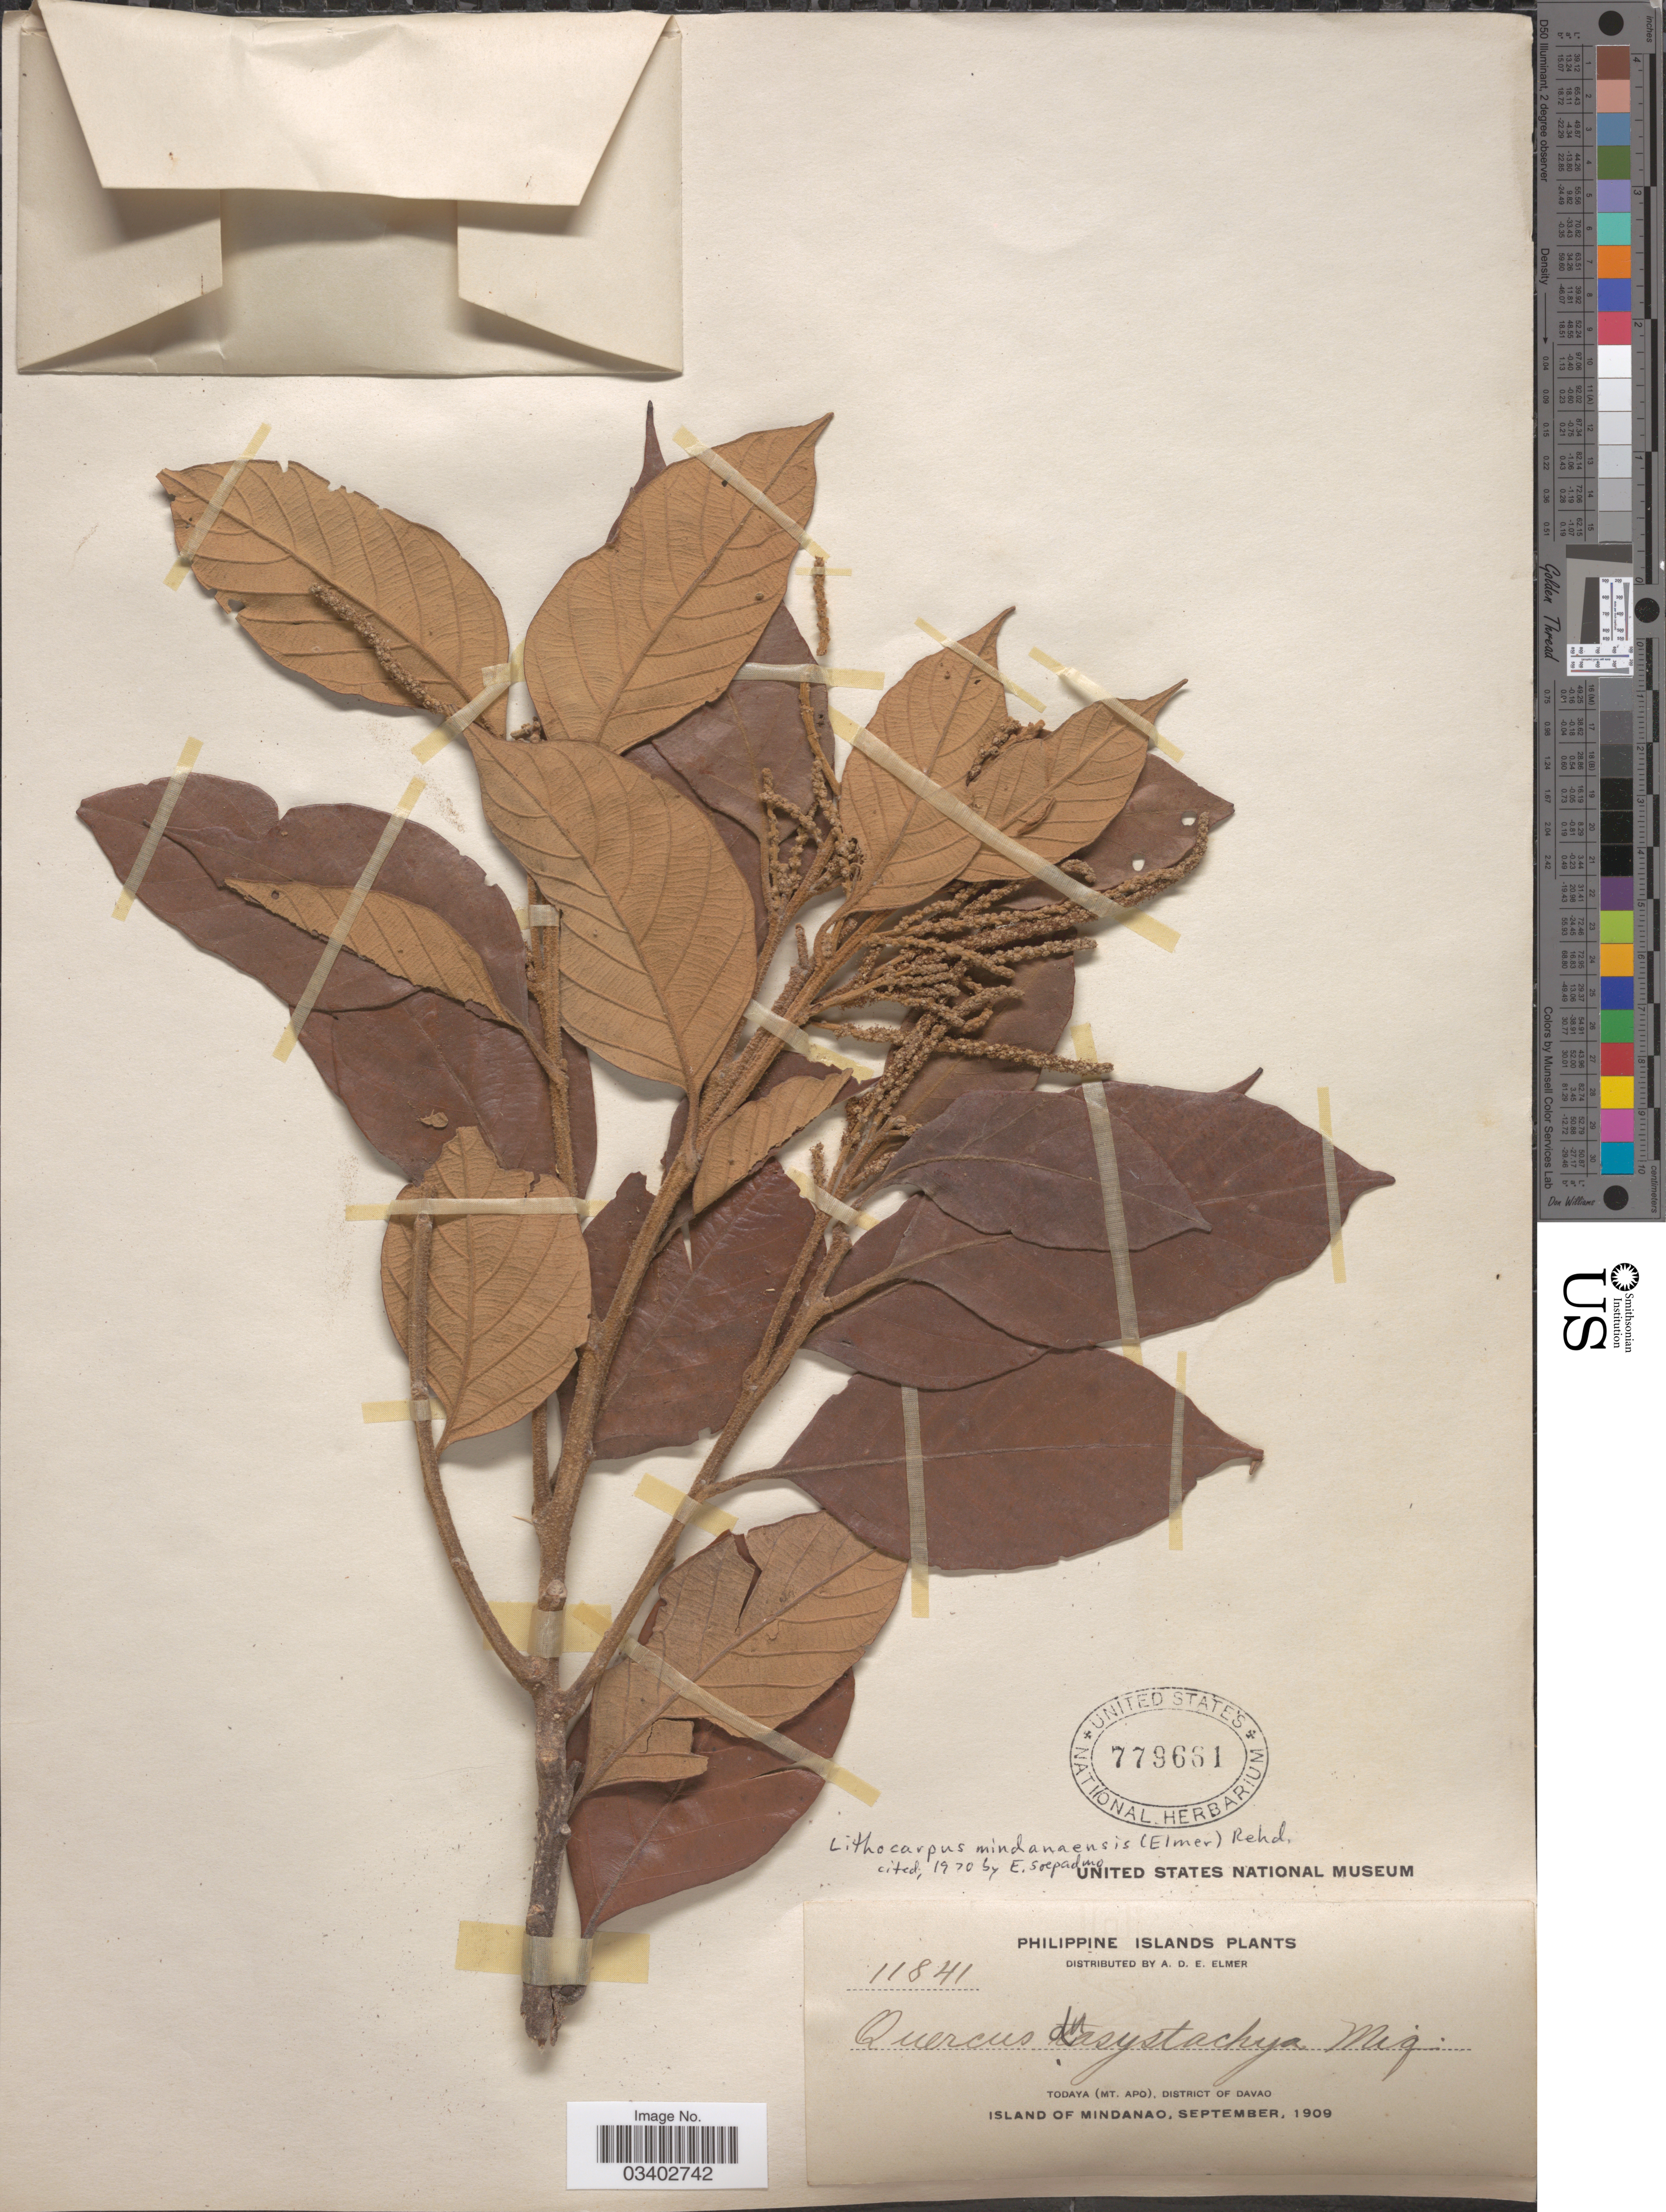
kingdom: Plantae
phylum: Tracheophyta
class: Magnoliopsida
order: Fagales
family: Fagaceae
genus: Lithocarpus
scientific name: Lithocarpus mindanaensis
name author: (Elmer) Rehder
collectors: A. D. E. Elmer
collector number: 11841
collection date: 1909-09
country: Philippines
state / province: Davao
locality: Todaya (Mt. Apo), District of Davao. Island of Mindanao.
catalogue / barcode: US 779661